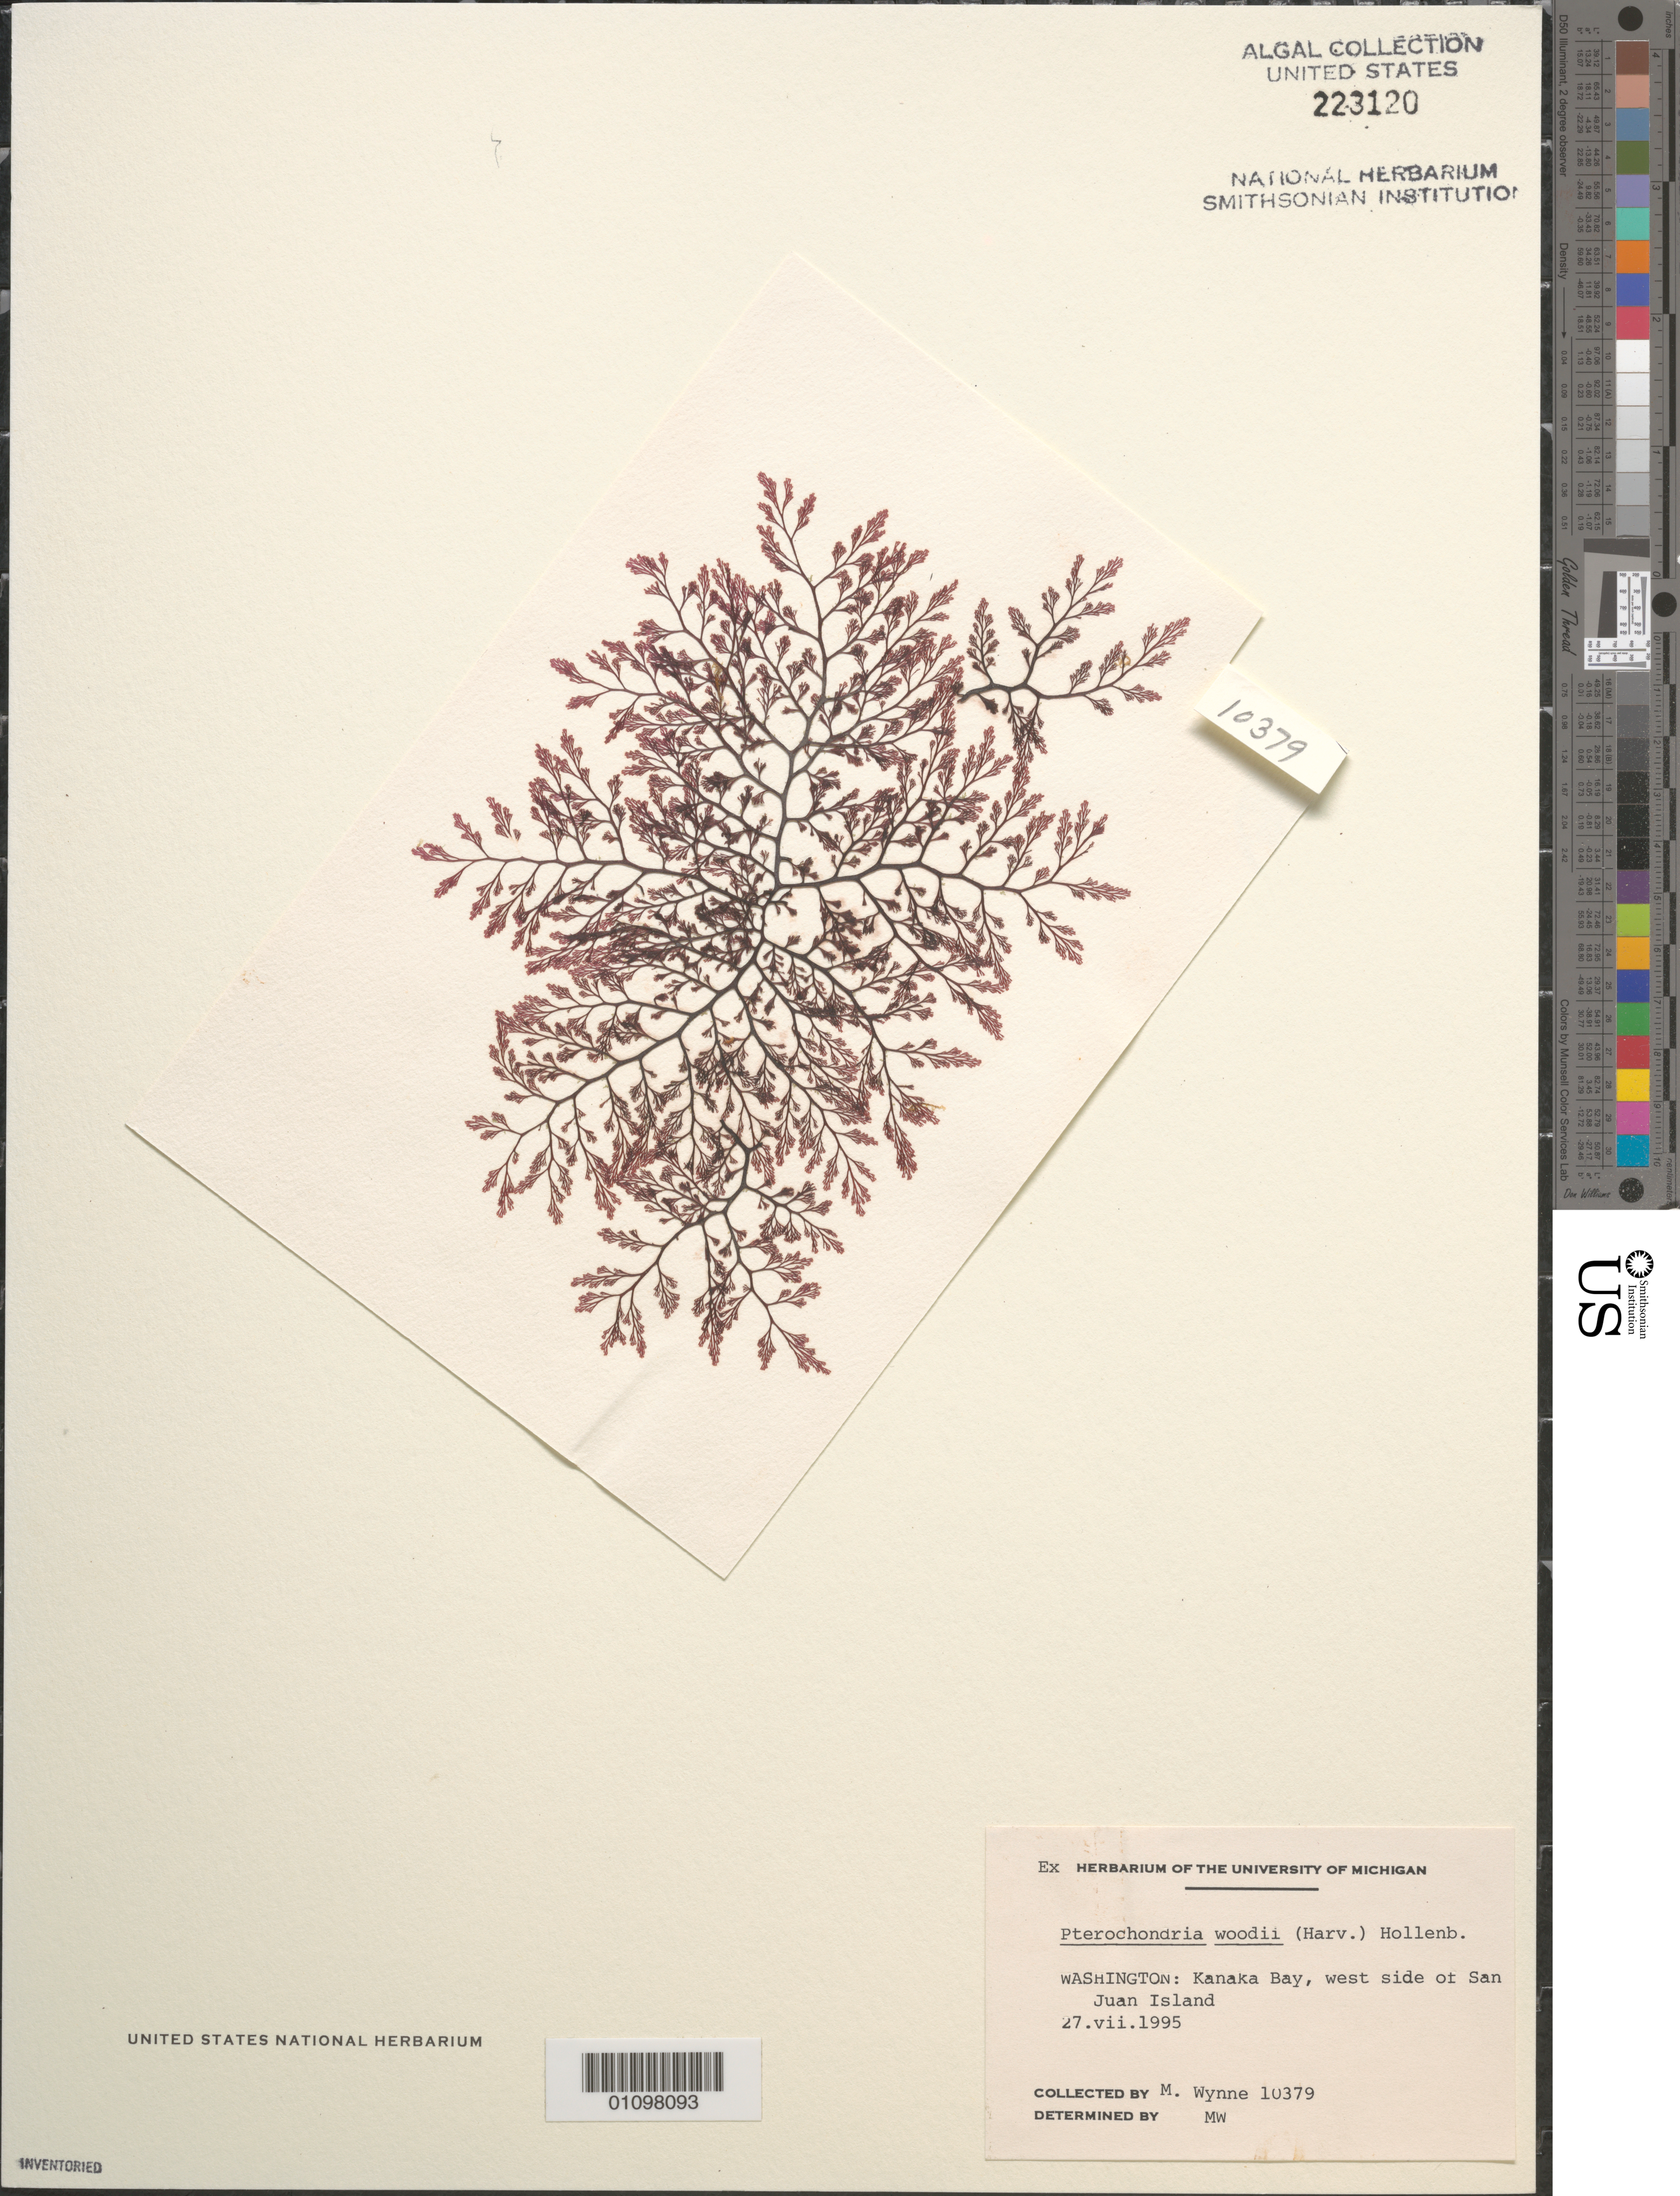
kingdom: Plantae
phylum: Rhodophyta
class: Florideophyceae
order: Ceramiales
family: Rhodomelaceae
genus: Pterochondria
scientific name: Pterochondria woodii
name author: (Harv.) Hollenb.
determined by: Wynne, M. J.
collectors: M.J. Wynne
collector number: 10389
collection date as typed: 27 Jul 1995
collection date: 1995-07-27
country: United States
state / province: Washington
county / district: San Juan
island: San Juan Island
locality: Kanaka Bay, west side of San Juan Island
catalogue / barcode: US 223120